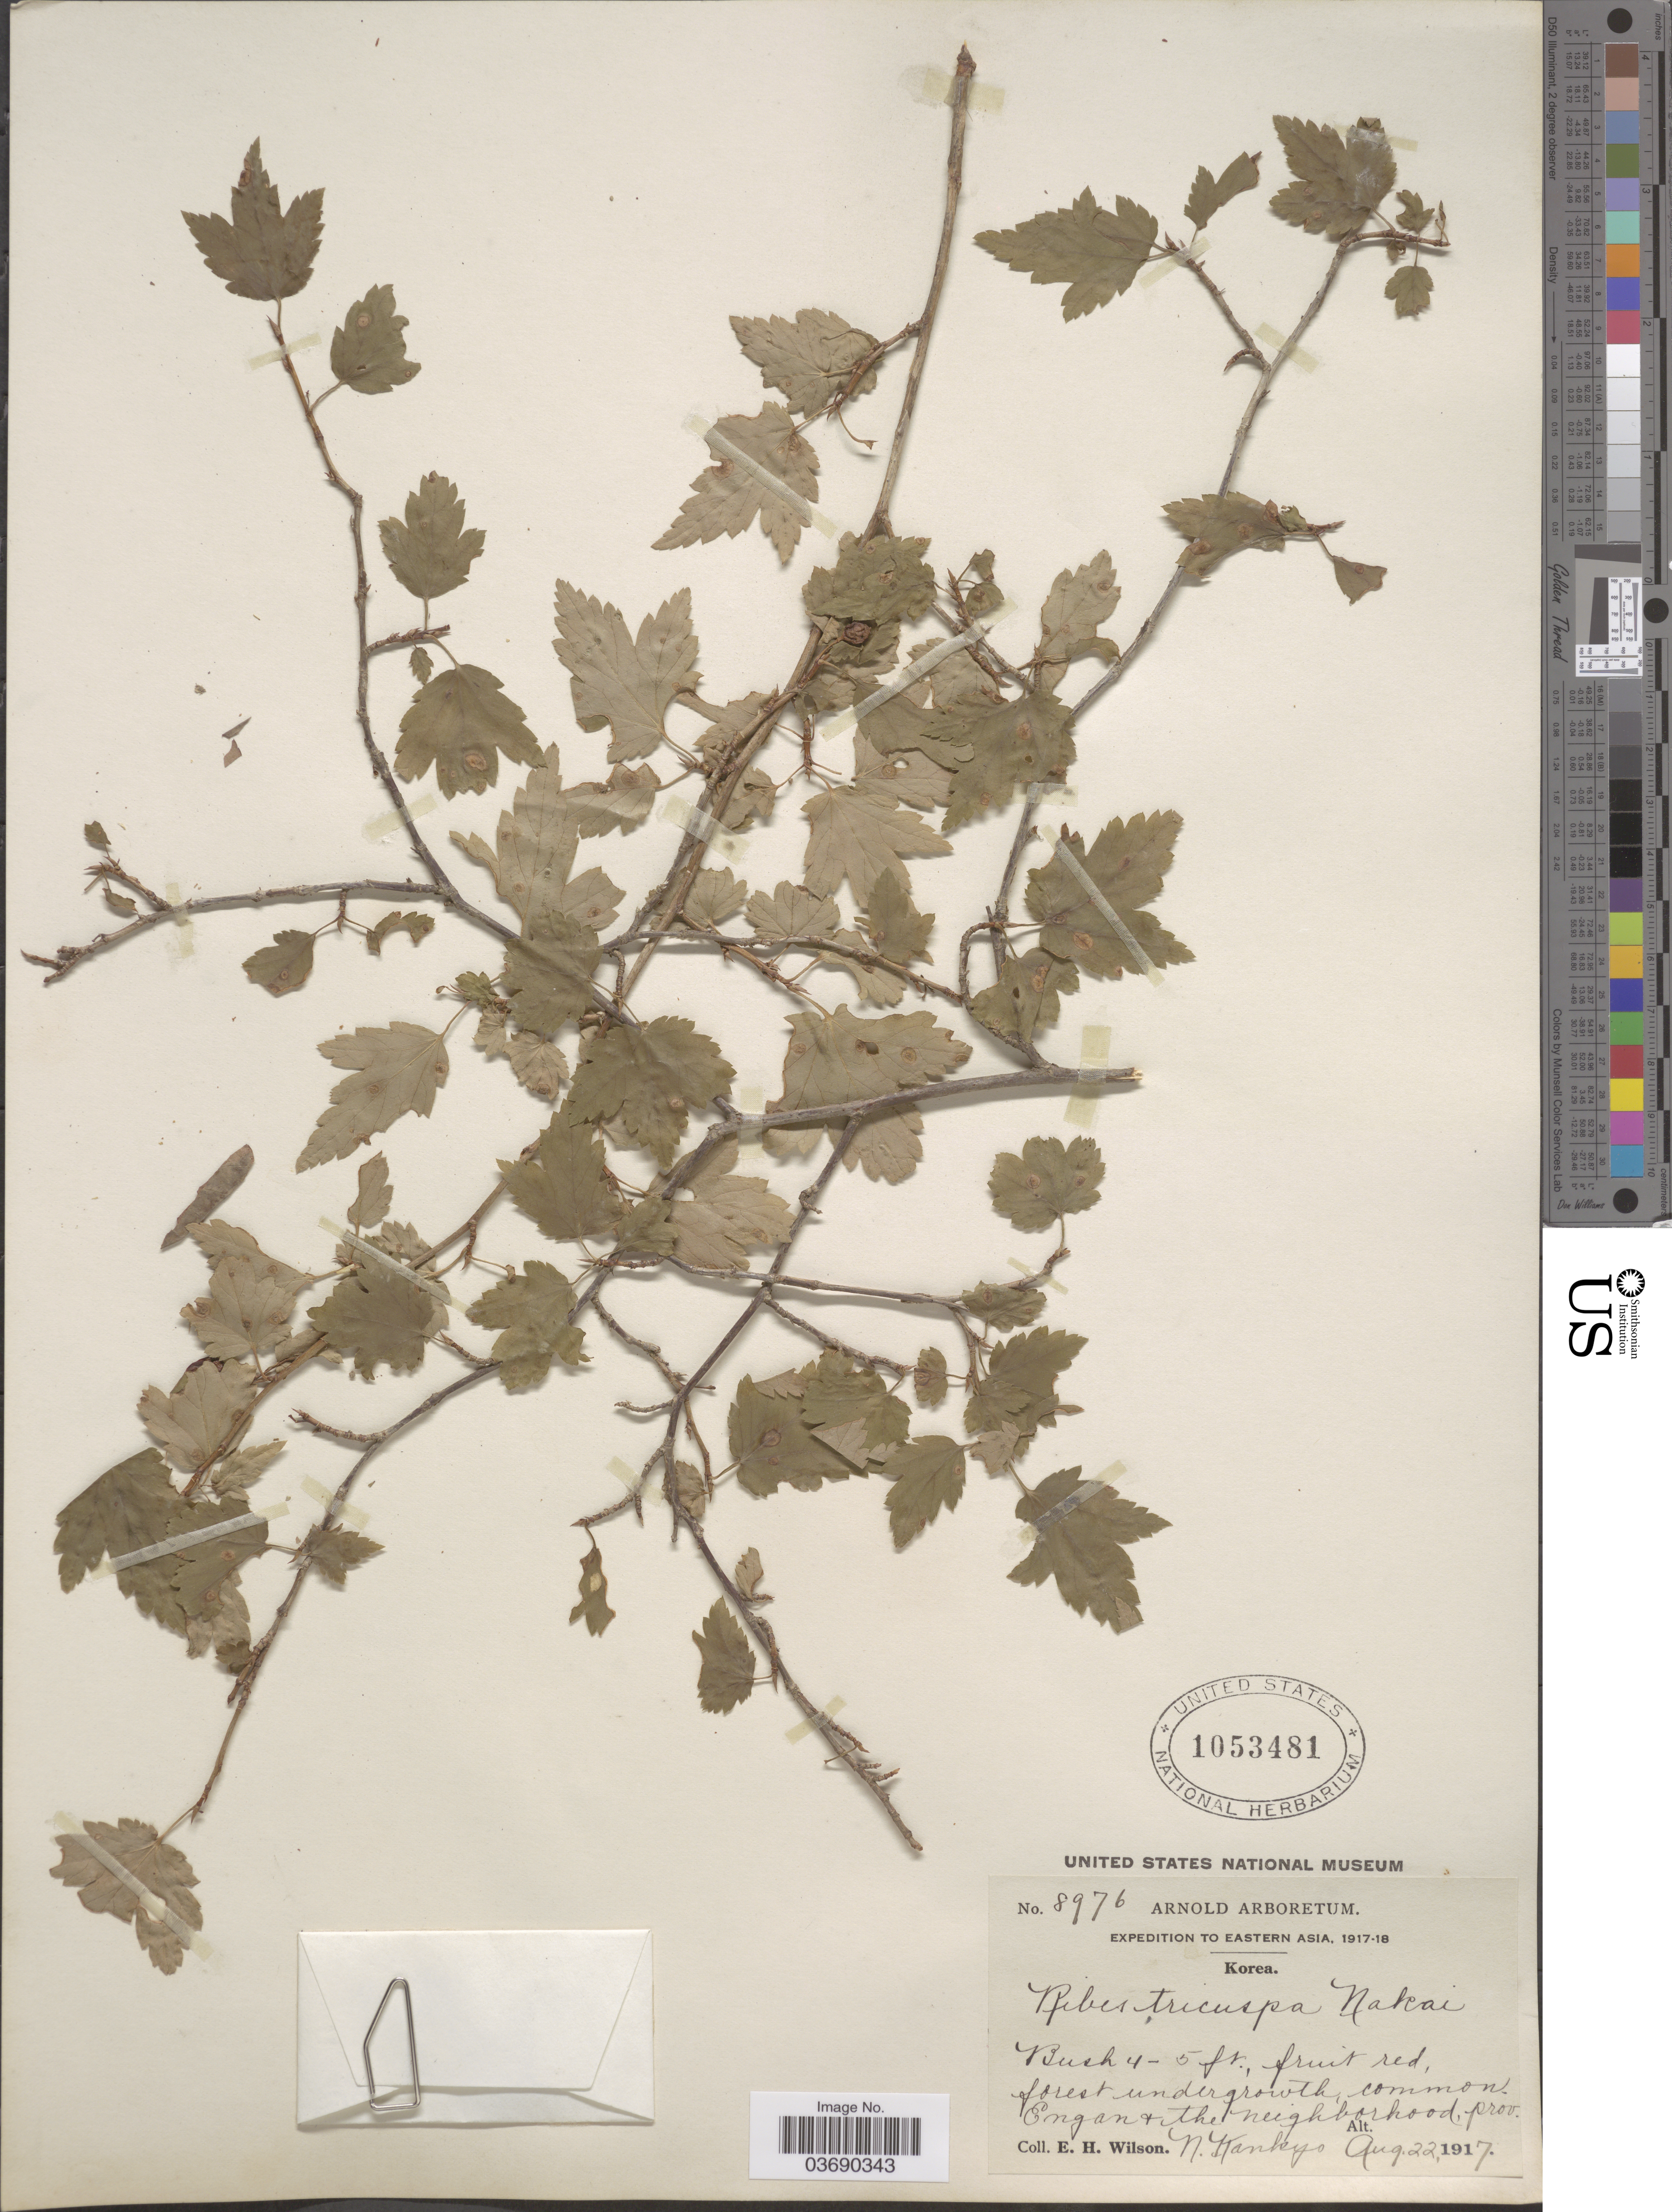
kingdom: Plantae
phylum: Tracheophyta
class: Magnoliopsida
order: Saxifragales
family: Grossulariaceae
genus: Ribes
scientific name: Ribes tricuspe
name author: Nakai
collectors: E. Wilson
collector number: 8976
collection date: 1917-08-22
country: North Korea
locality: Eastern Asia. Korea. Engan & the neighborhood, prov. N. Kankyo.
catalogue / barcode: US 1053481